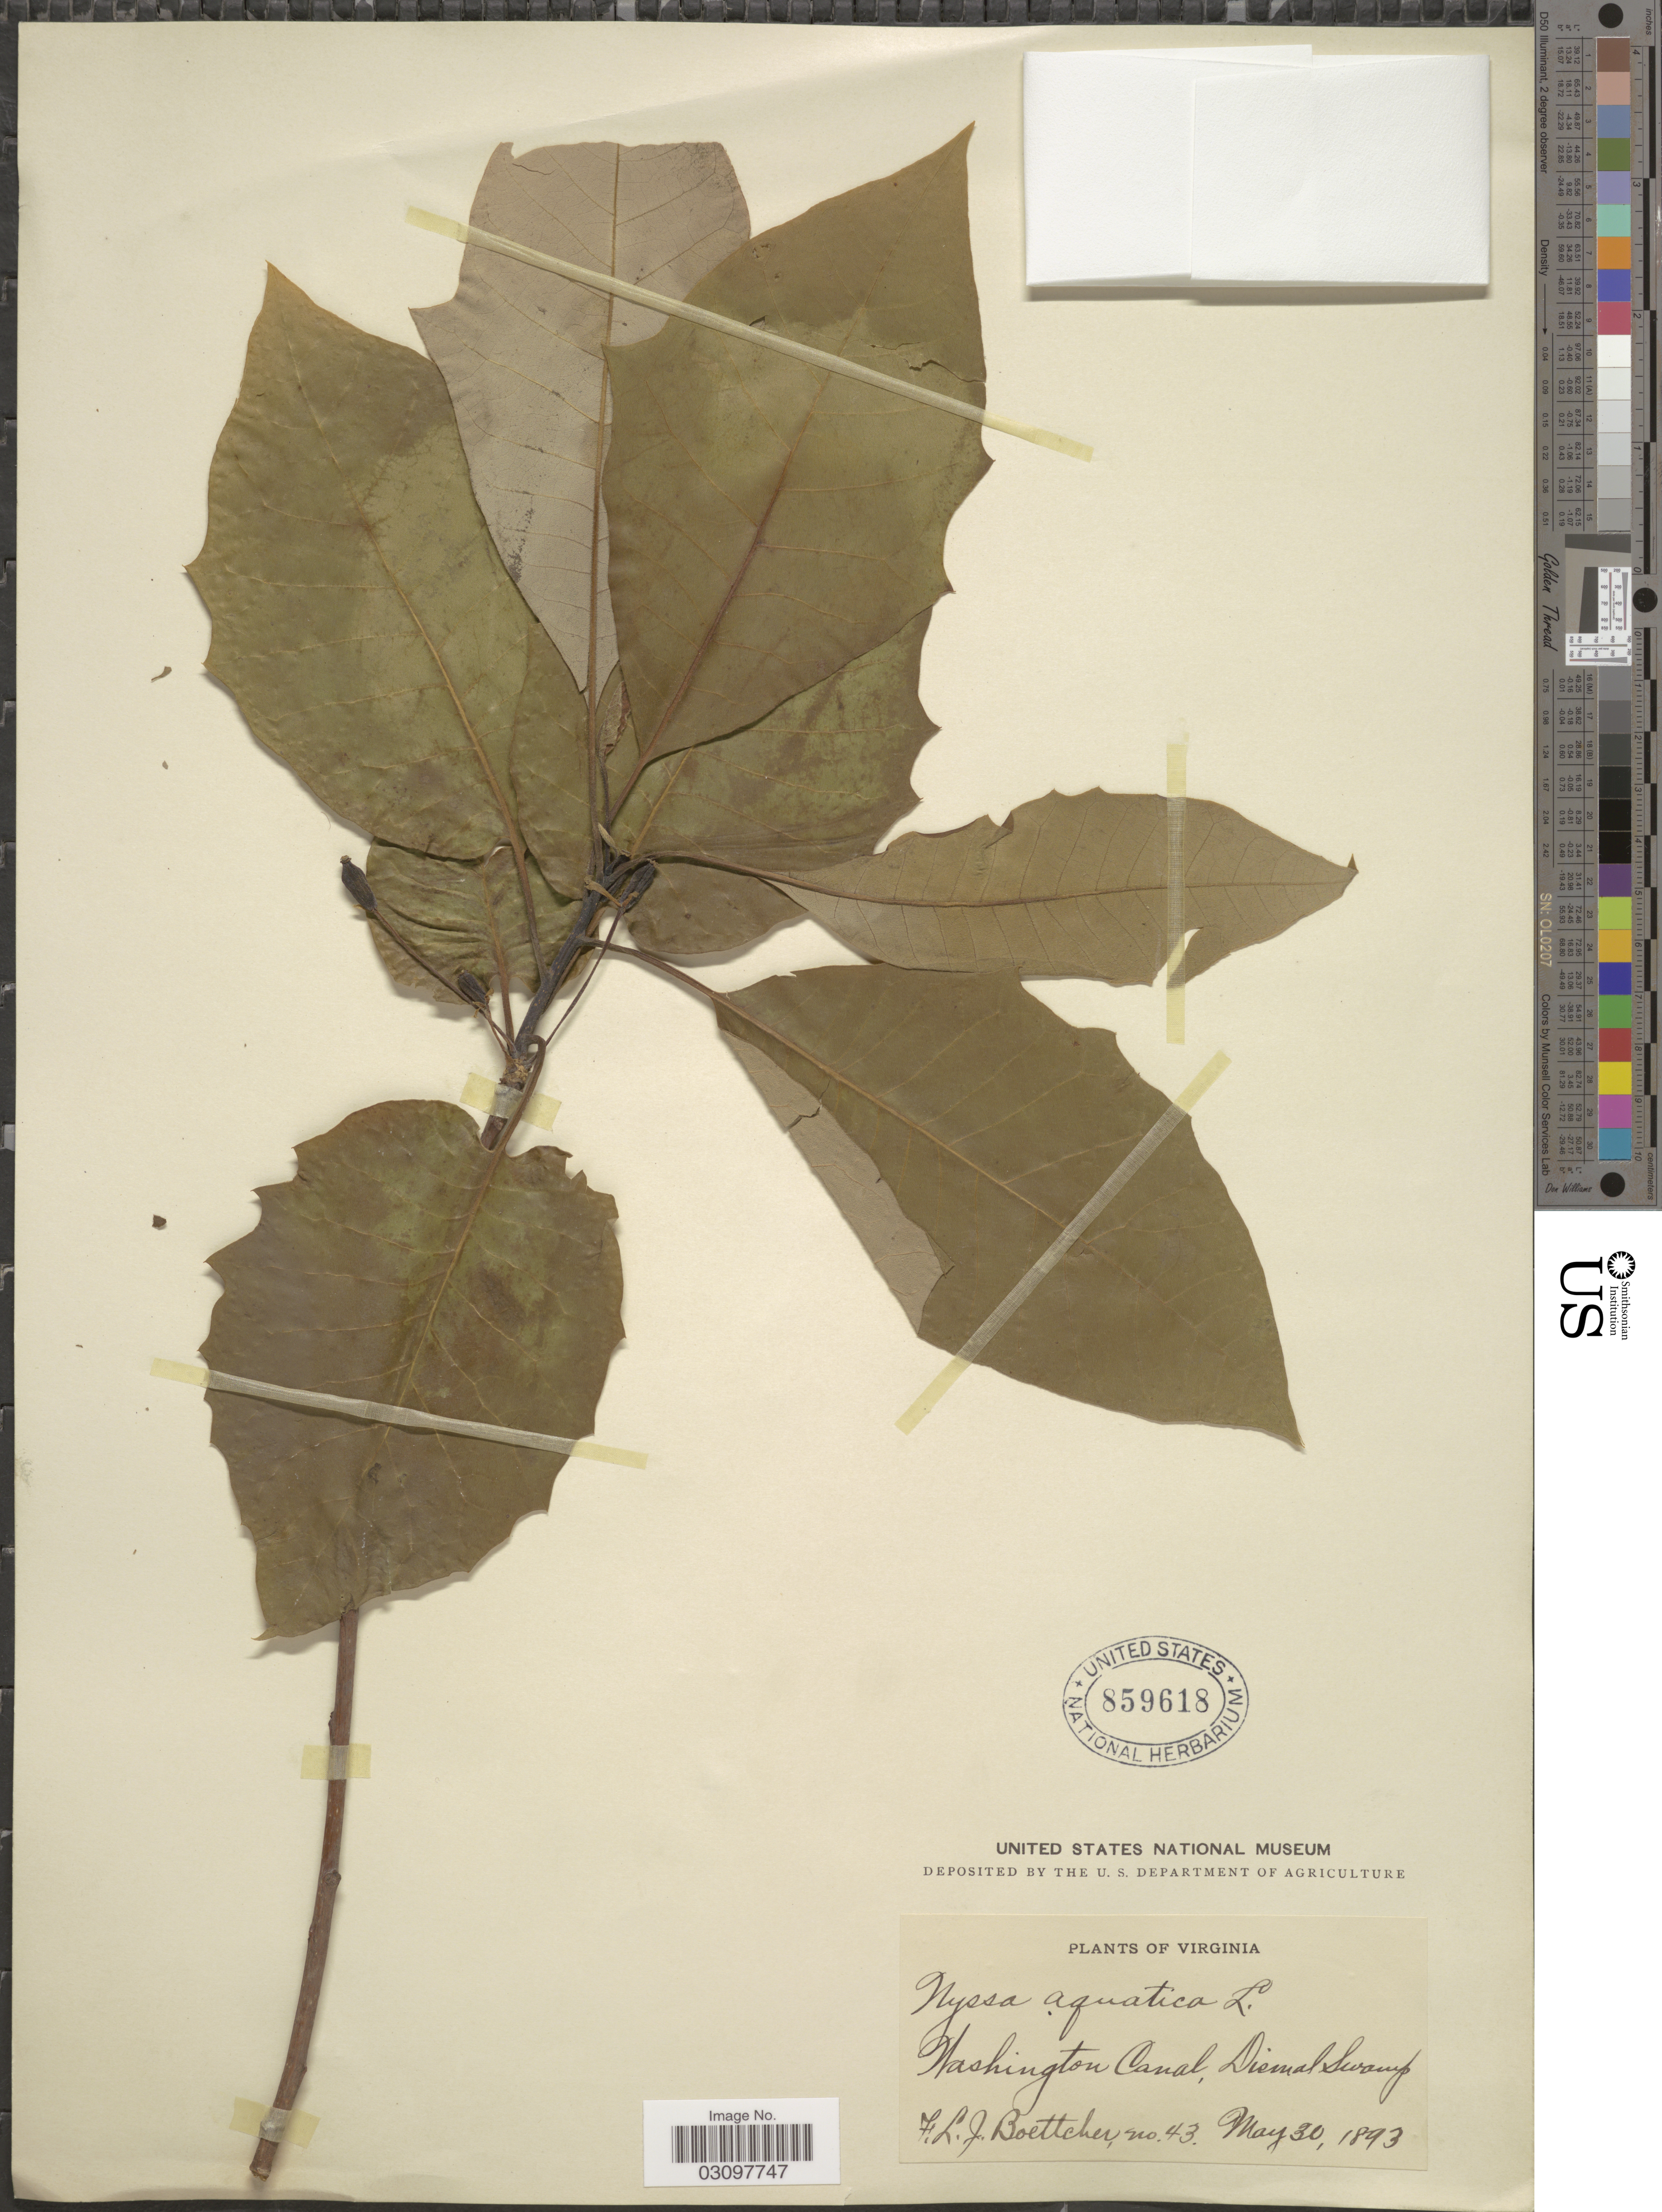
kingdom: Plantae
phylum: Tracheophyta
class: Magnoliopsida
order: Cornales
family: Nyssaceae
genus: Nyssa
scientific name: Nyssa aquatica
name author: L.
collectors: F. Boettcher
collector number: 43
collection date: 1893-05-30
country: United States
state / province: Virginia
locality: Washington Canal, Dismal Swamp.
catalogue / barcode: US 859618